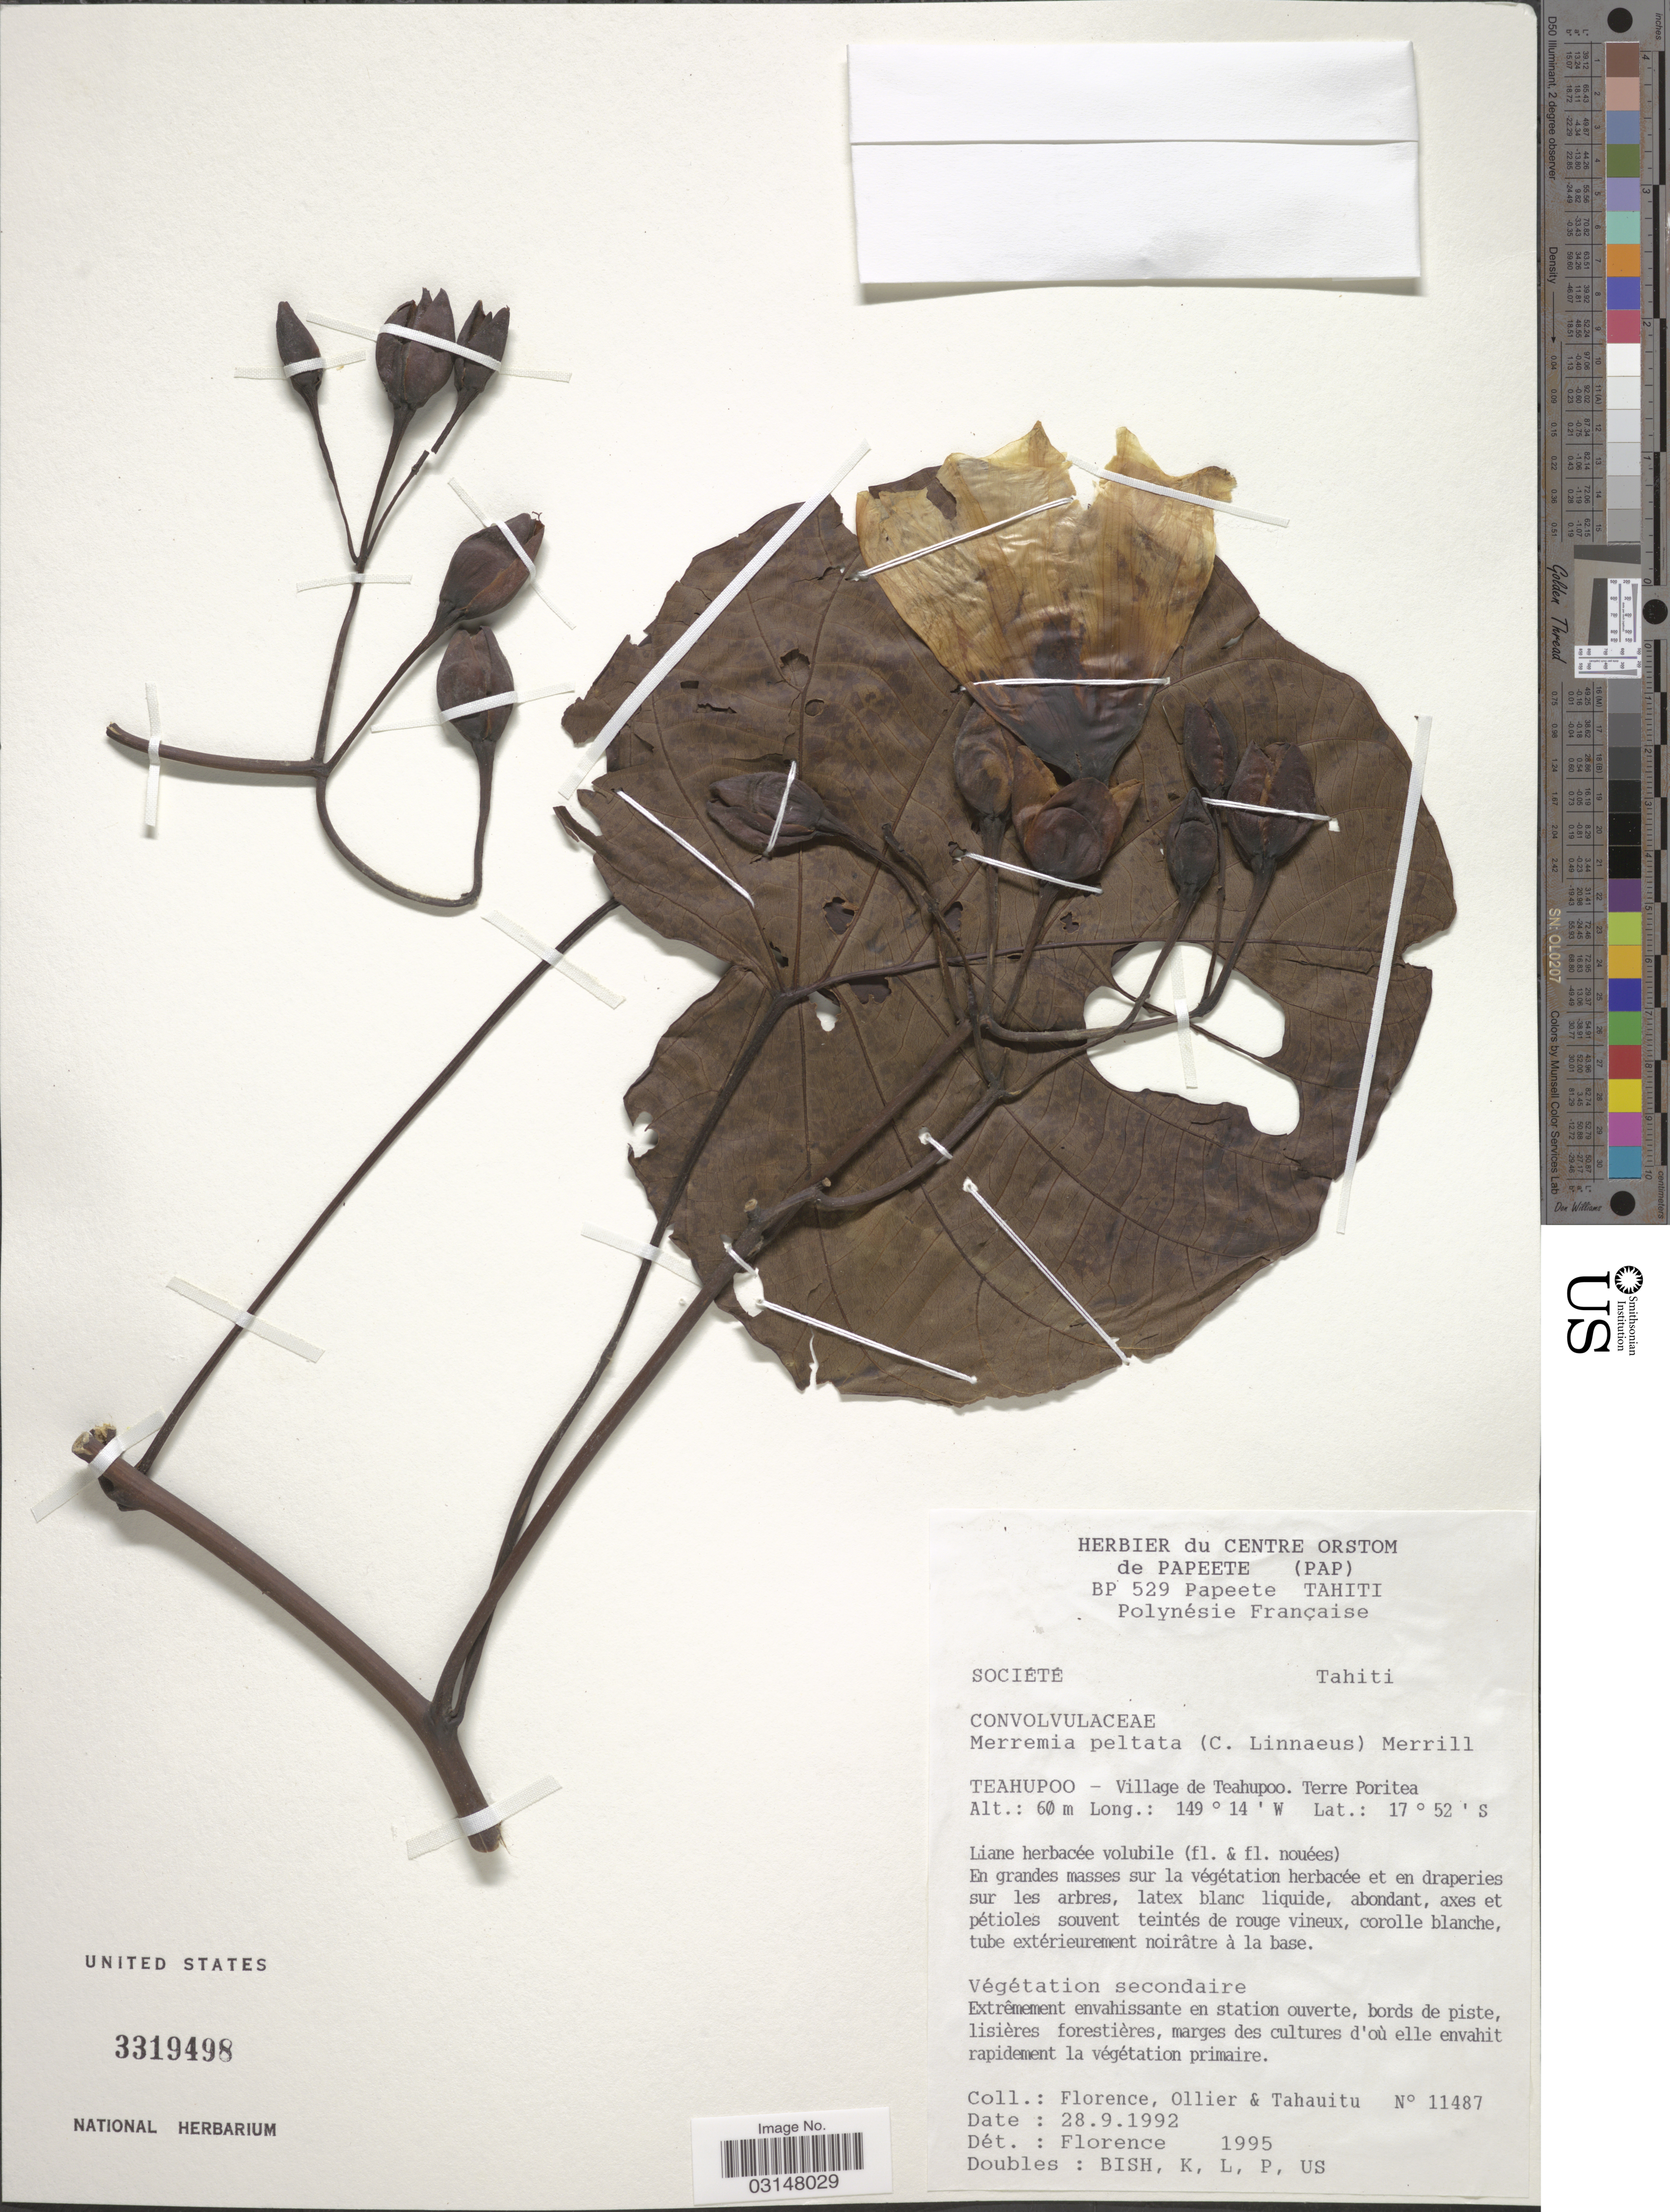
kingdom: Plantae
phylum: Tracheophyta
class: Magnoliopsida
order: Solanales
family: Convolvulaceae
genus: Decalobanthus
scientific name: Decalobanthus peltatus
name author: (L.) A. R. Simões & Staples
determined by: Wagner, W. L., (BOT), Smithsonian Institution - National Museum of Natural History (UNITED STATES)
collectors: -. Florence, -. Ollier & Tahauitu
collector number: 11487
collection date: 1992-09-28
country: French Polynesia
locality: Société. Tahiti. Teahupoo - Village de Teahupoo. Terre Poritea.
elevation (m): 60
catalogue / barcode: US 3319498